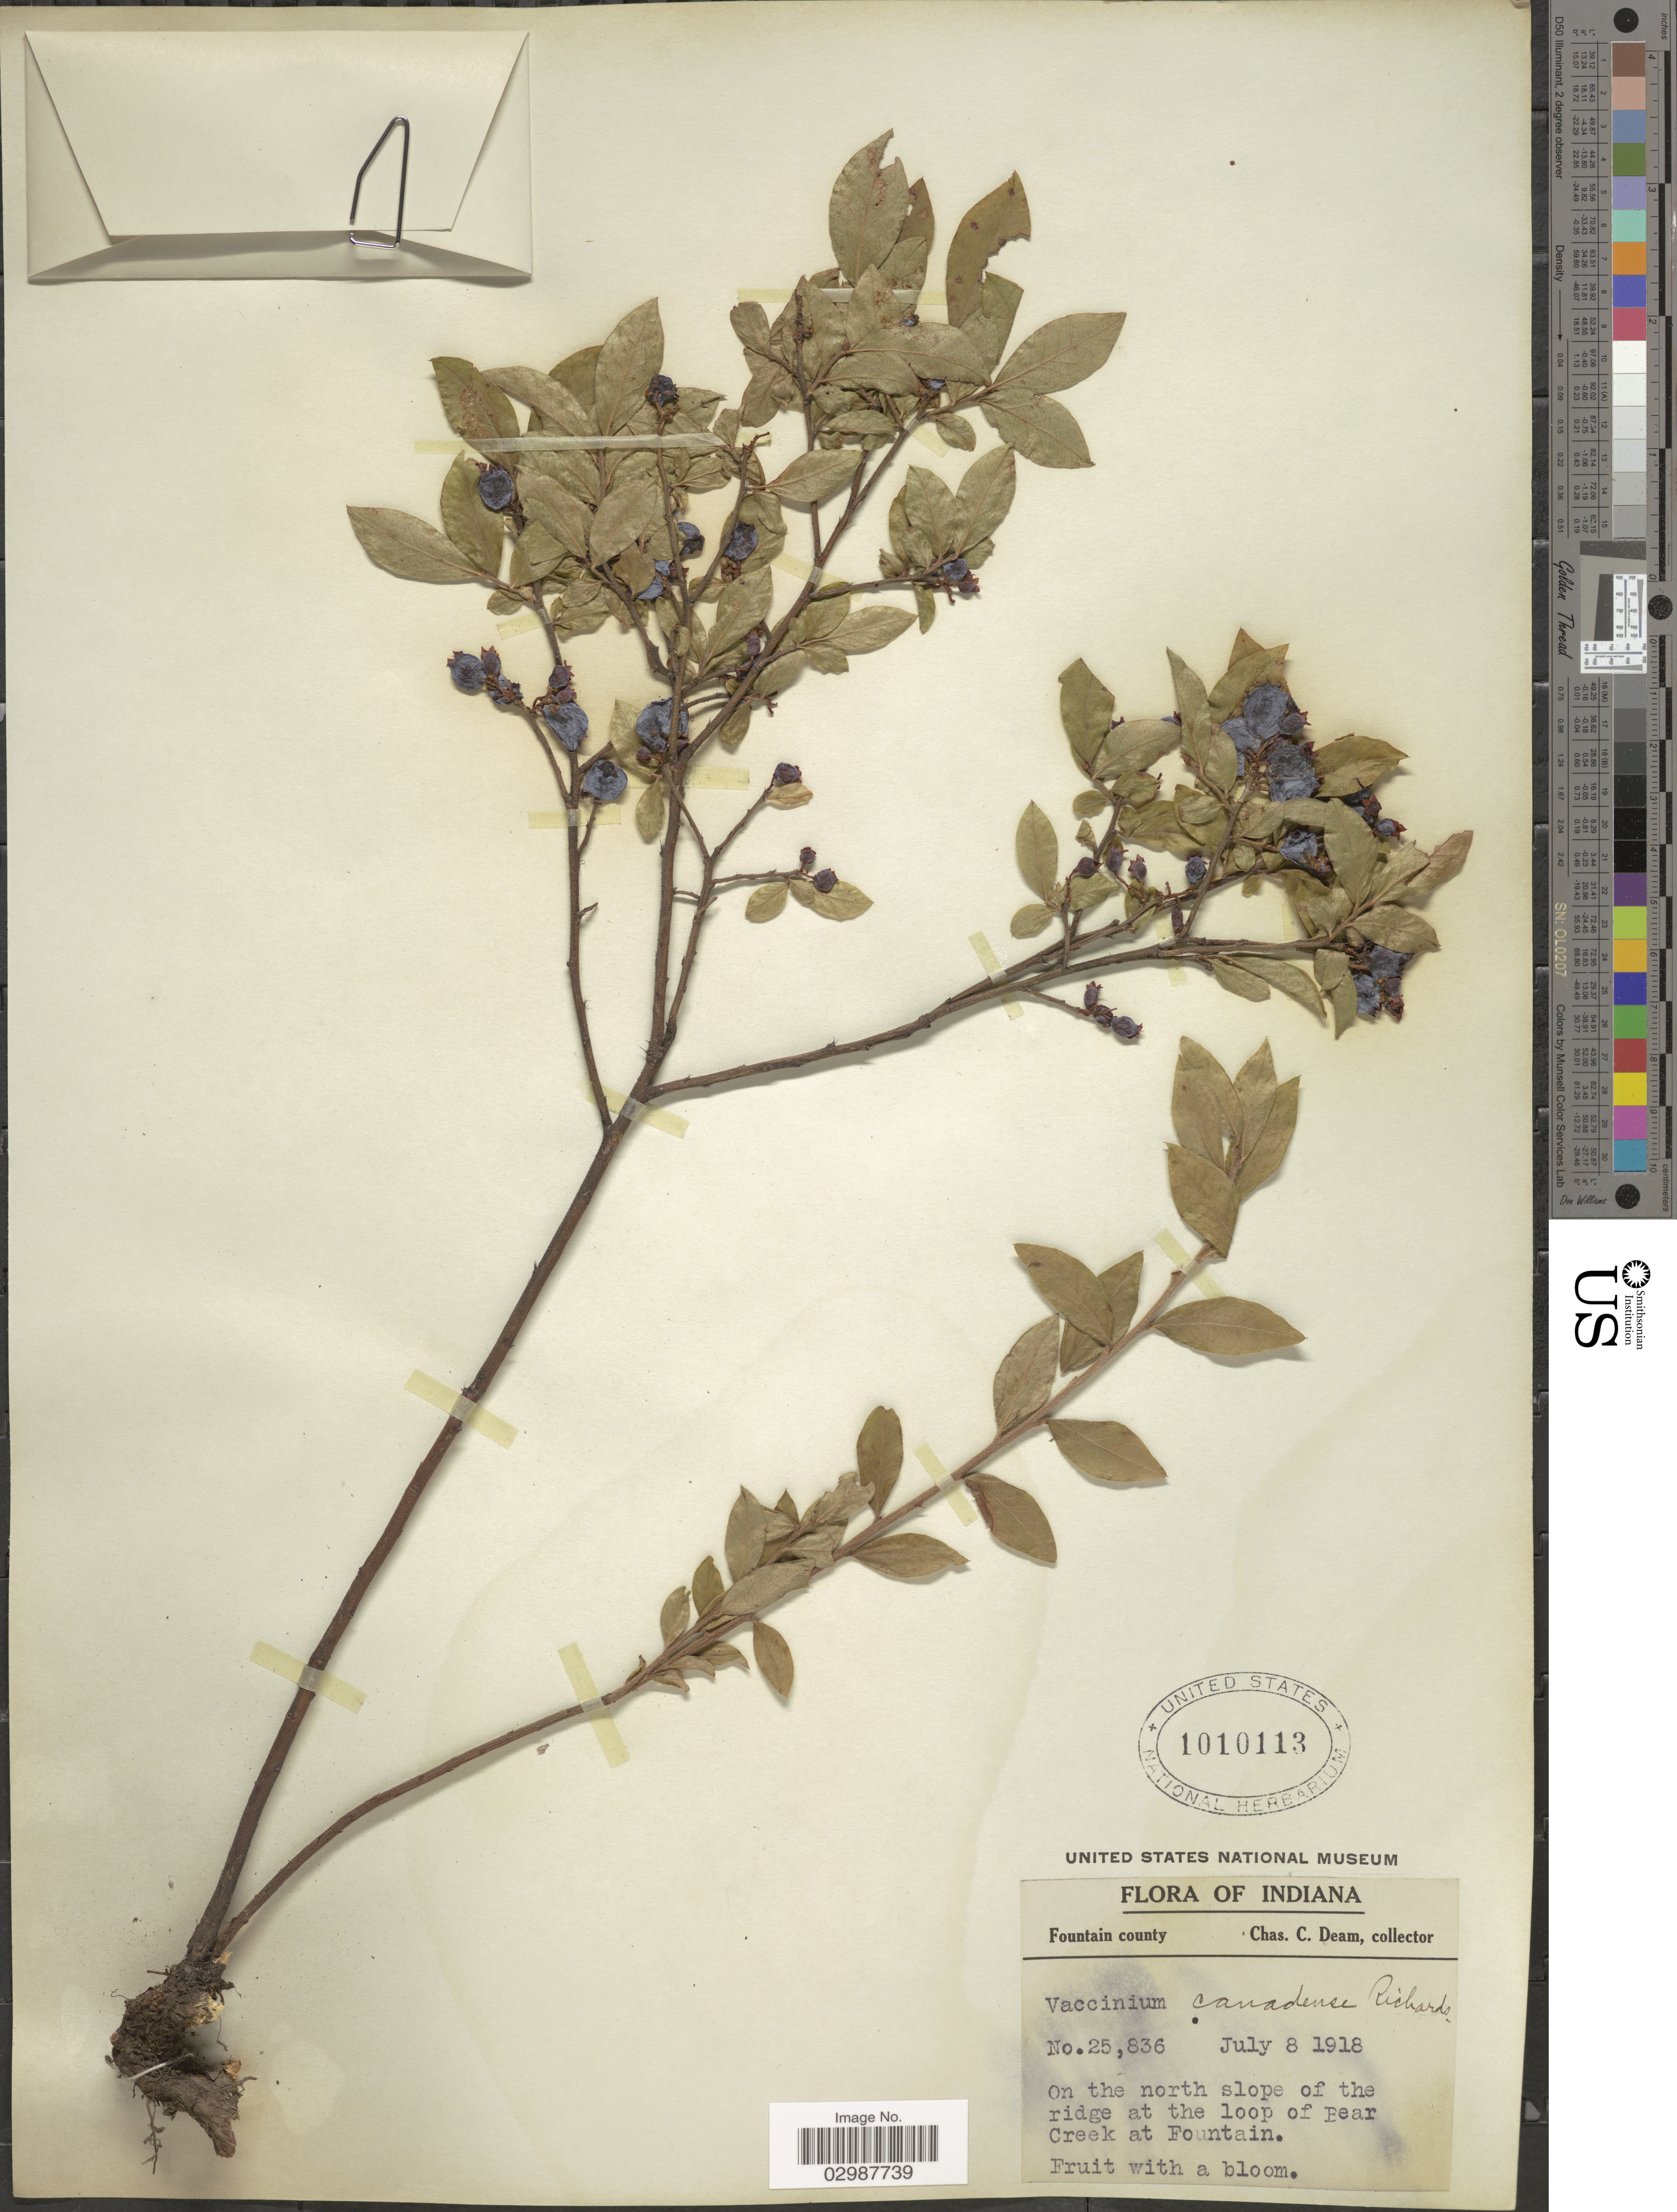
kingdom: Plantae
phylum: Tracheophyta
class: Magnoliopsida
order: Ericales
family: Ericaceae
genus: Vaccinium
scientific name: Vaccinium canadense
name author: Kalm ex Richardson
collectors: C. C. Deam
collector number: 25836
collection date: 1918-07-08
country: United States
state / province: Indiana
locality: Fountain County. On the north slope of the ridge at the loop of Pear Creek at Fountain.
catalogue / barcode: US 1010113